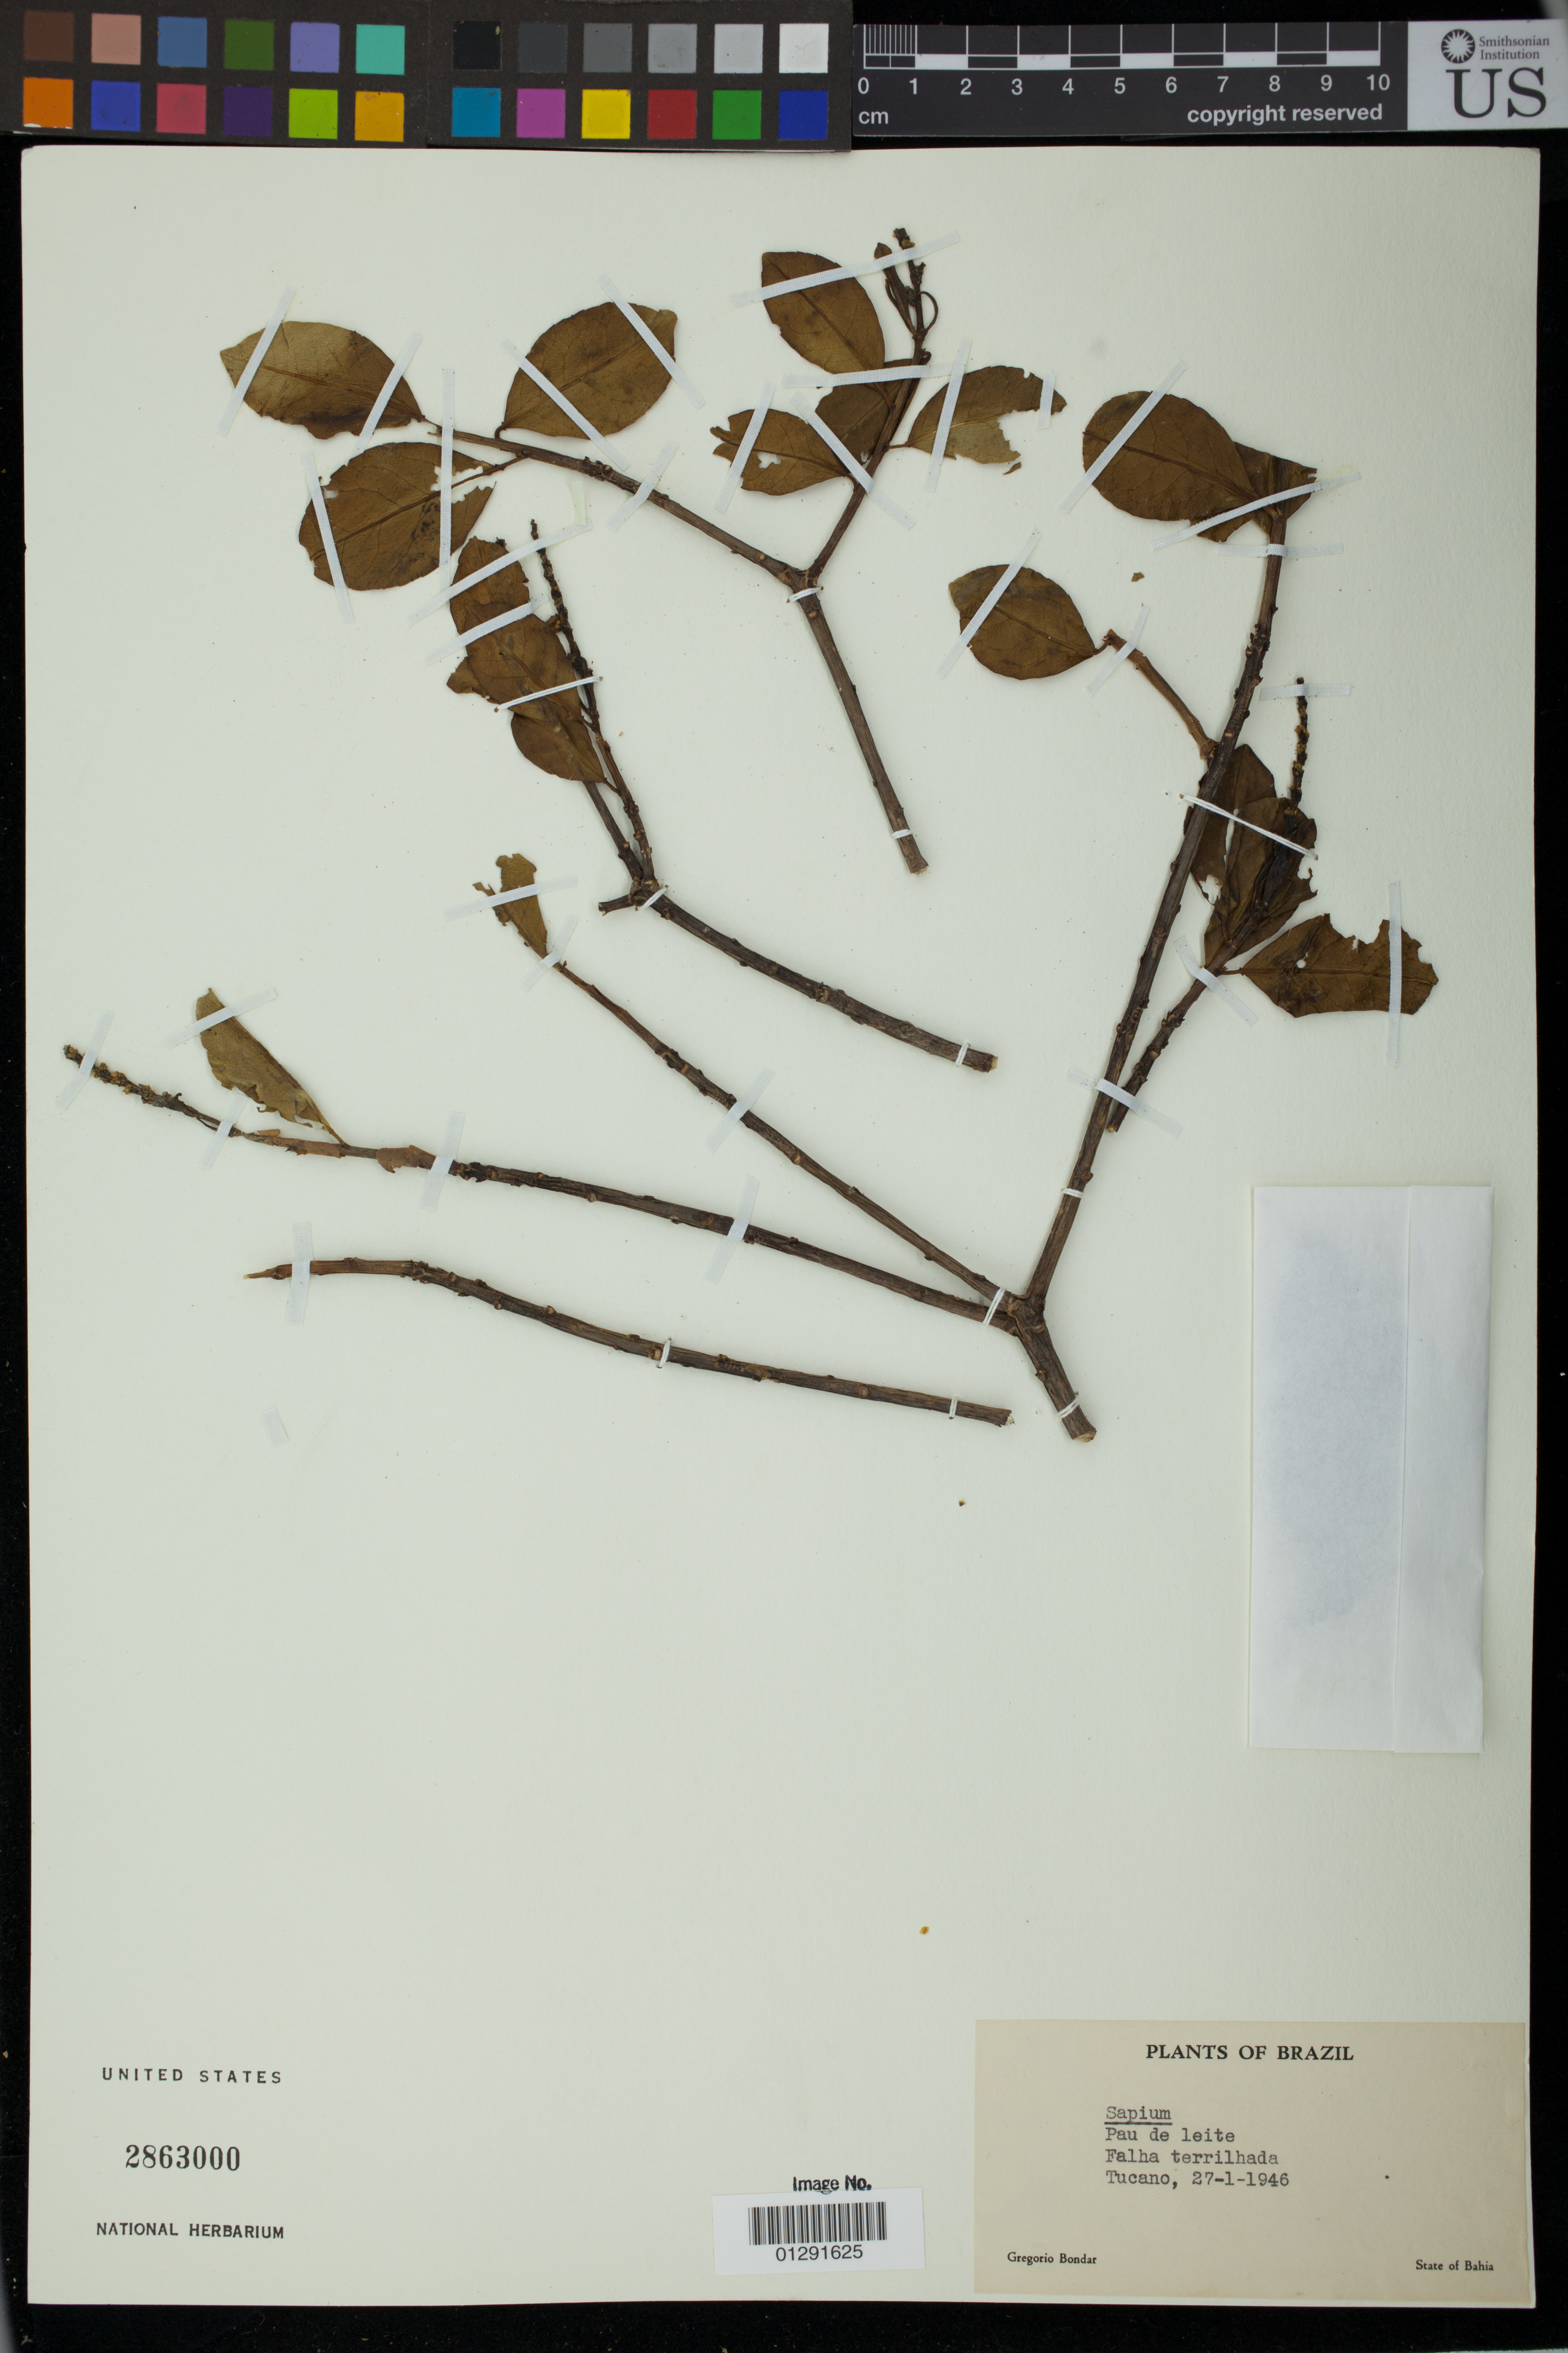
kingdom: Plantae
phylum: Tracheophyta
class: Magnoliopsida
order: Malpighiales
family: Euphorbiaceae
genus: Sapium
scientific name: Sapium sp.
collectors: G. G. Bondar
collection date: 1946-01-27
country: Brazil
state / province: Bahia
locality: Pau de leite, Falha terrilhada,Tocano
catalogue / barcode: US 2863000